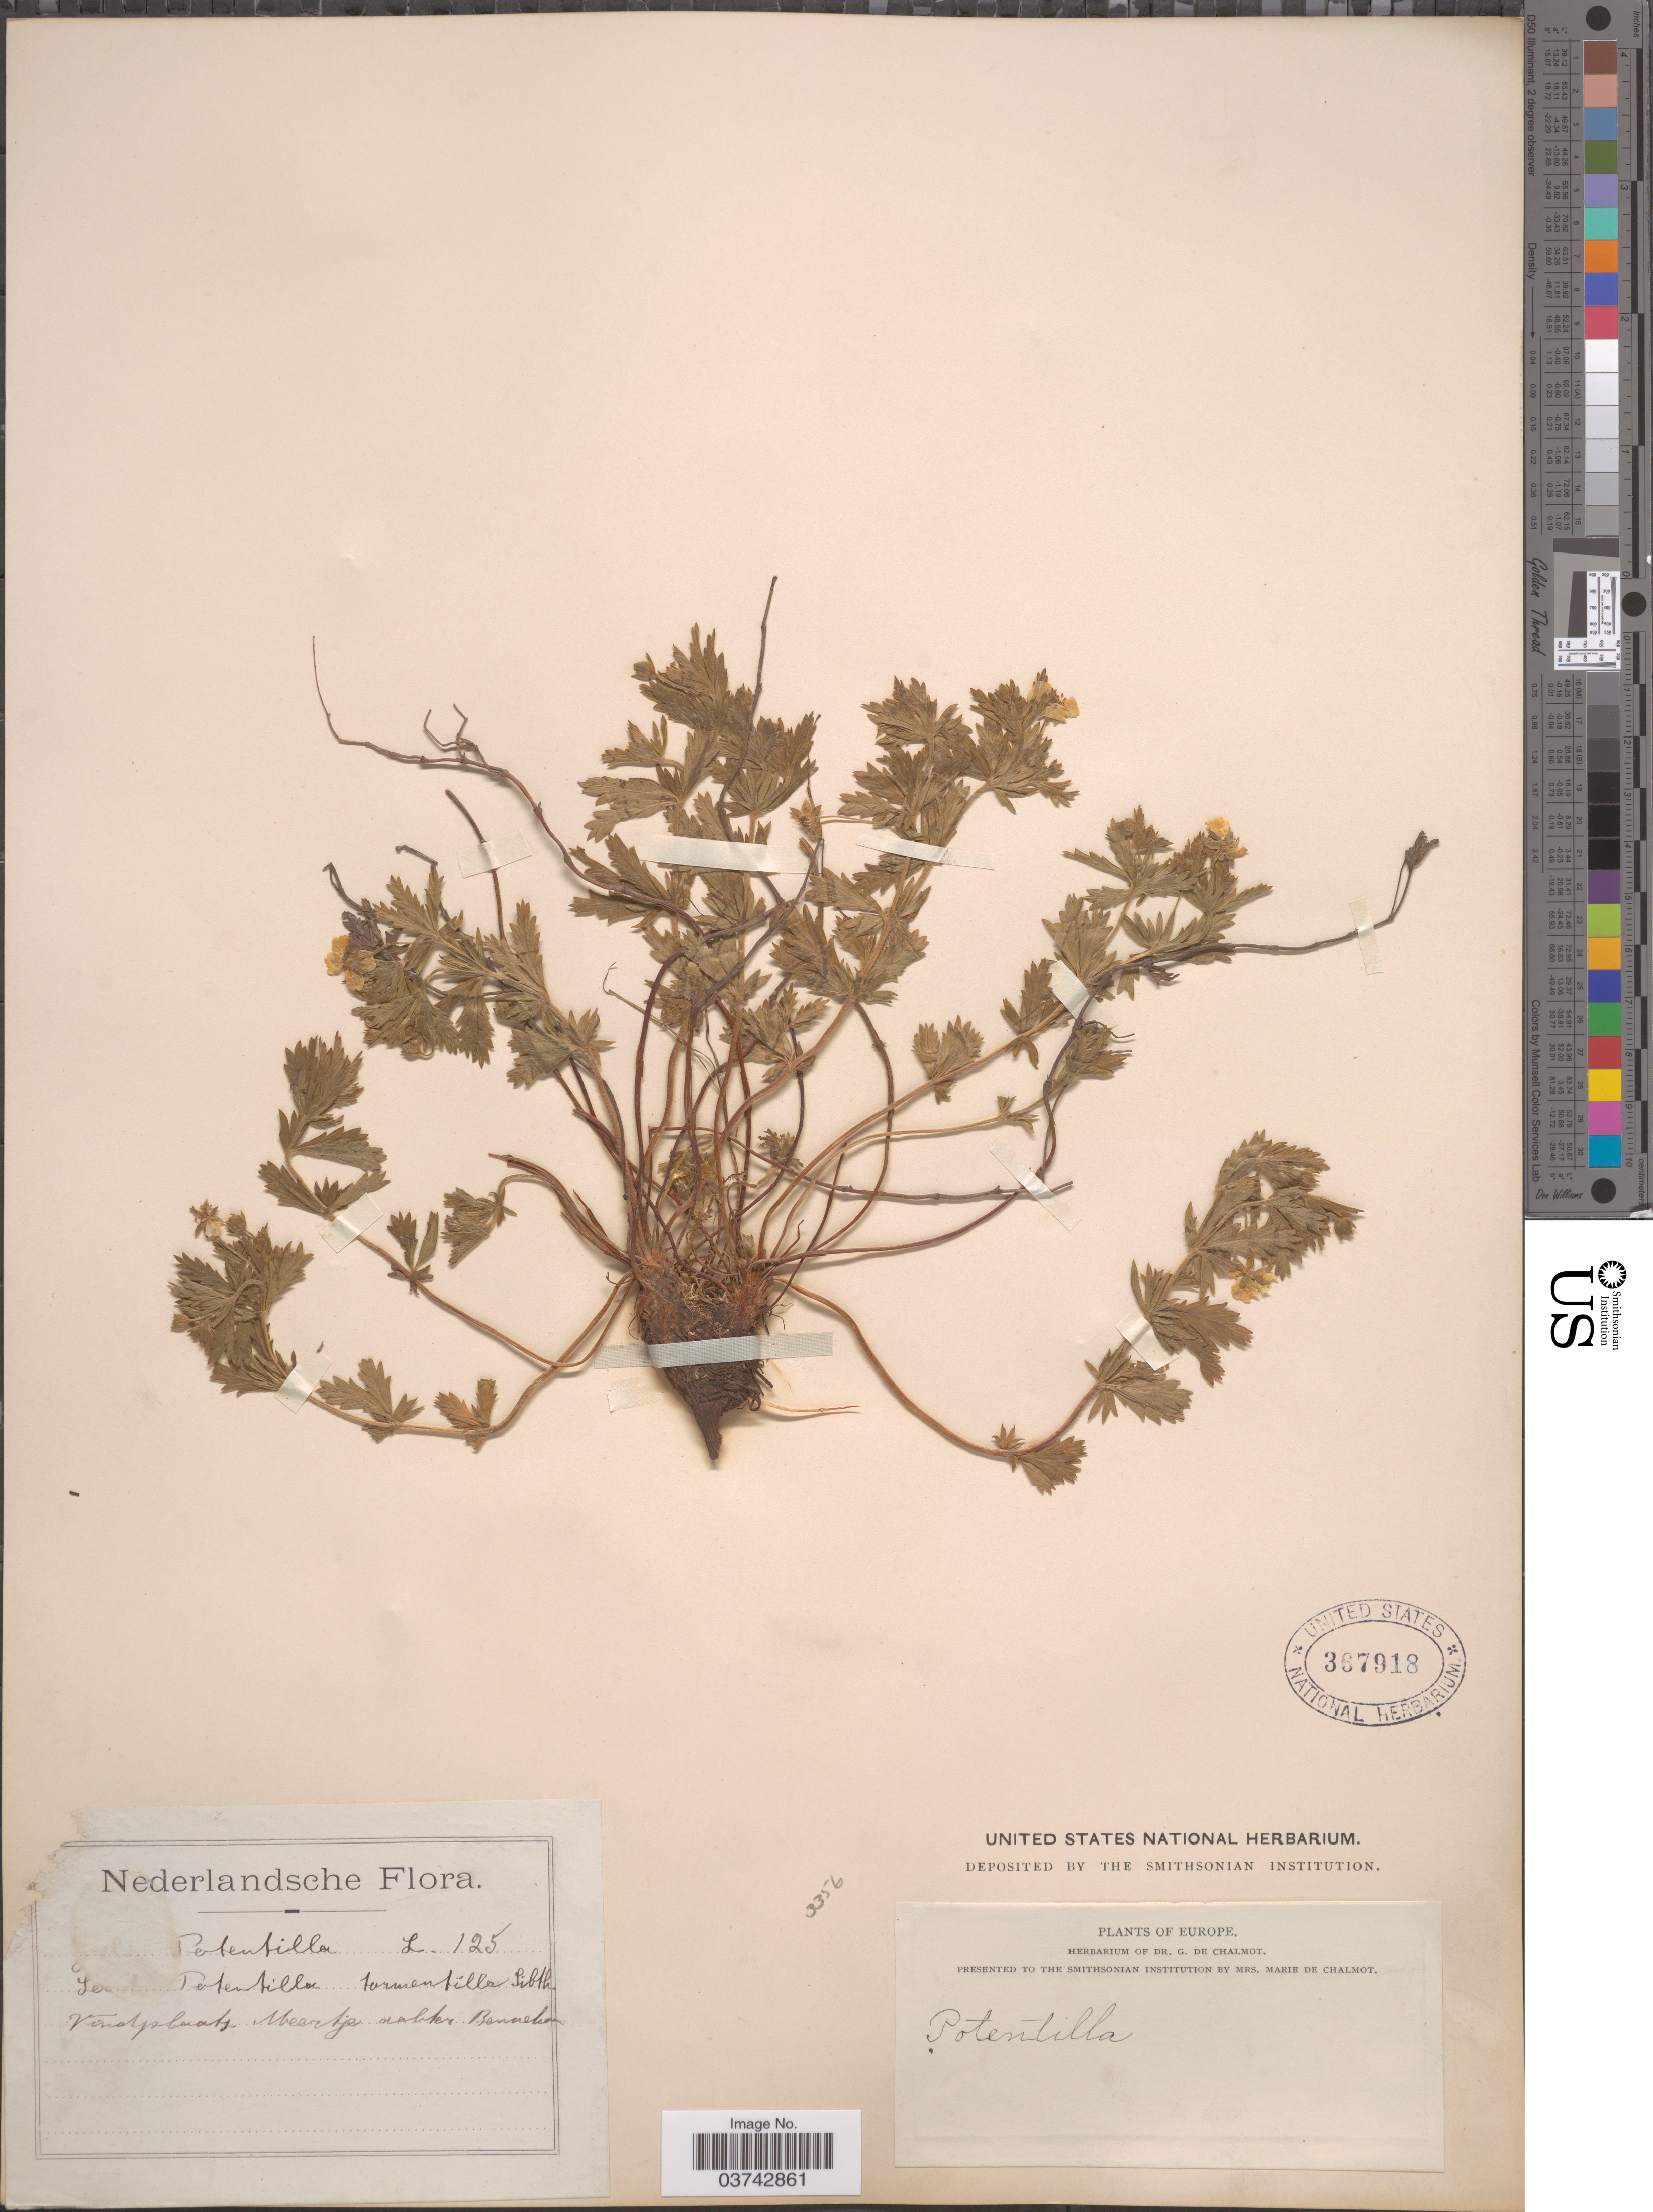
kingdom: Plantae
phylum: Tracheophyta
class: Magnoliopsida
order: Rosales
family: Rosaceae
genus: Potentilla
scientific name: Potentilla tormentilla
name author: Neck.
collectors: ex herb. G. de Chalmot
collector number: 125?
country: Netherlands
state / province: Gelderland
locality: Meertje achter Bennekom.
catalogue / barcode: US 367918